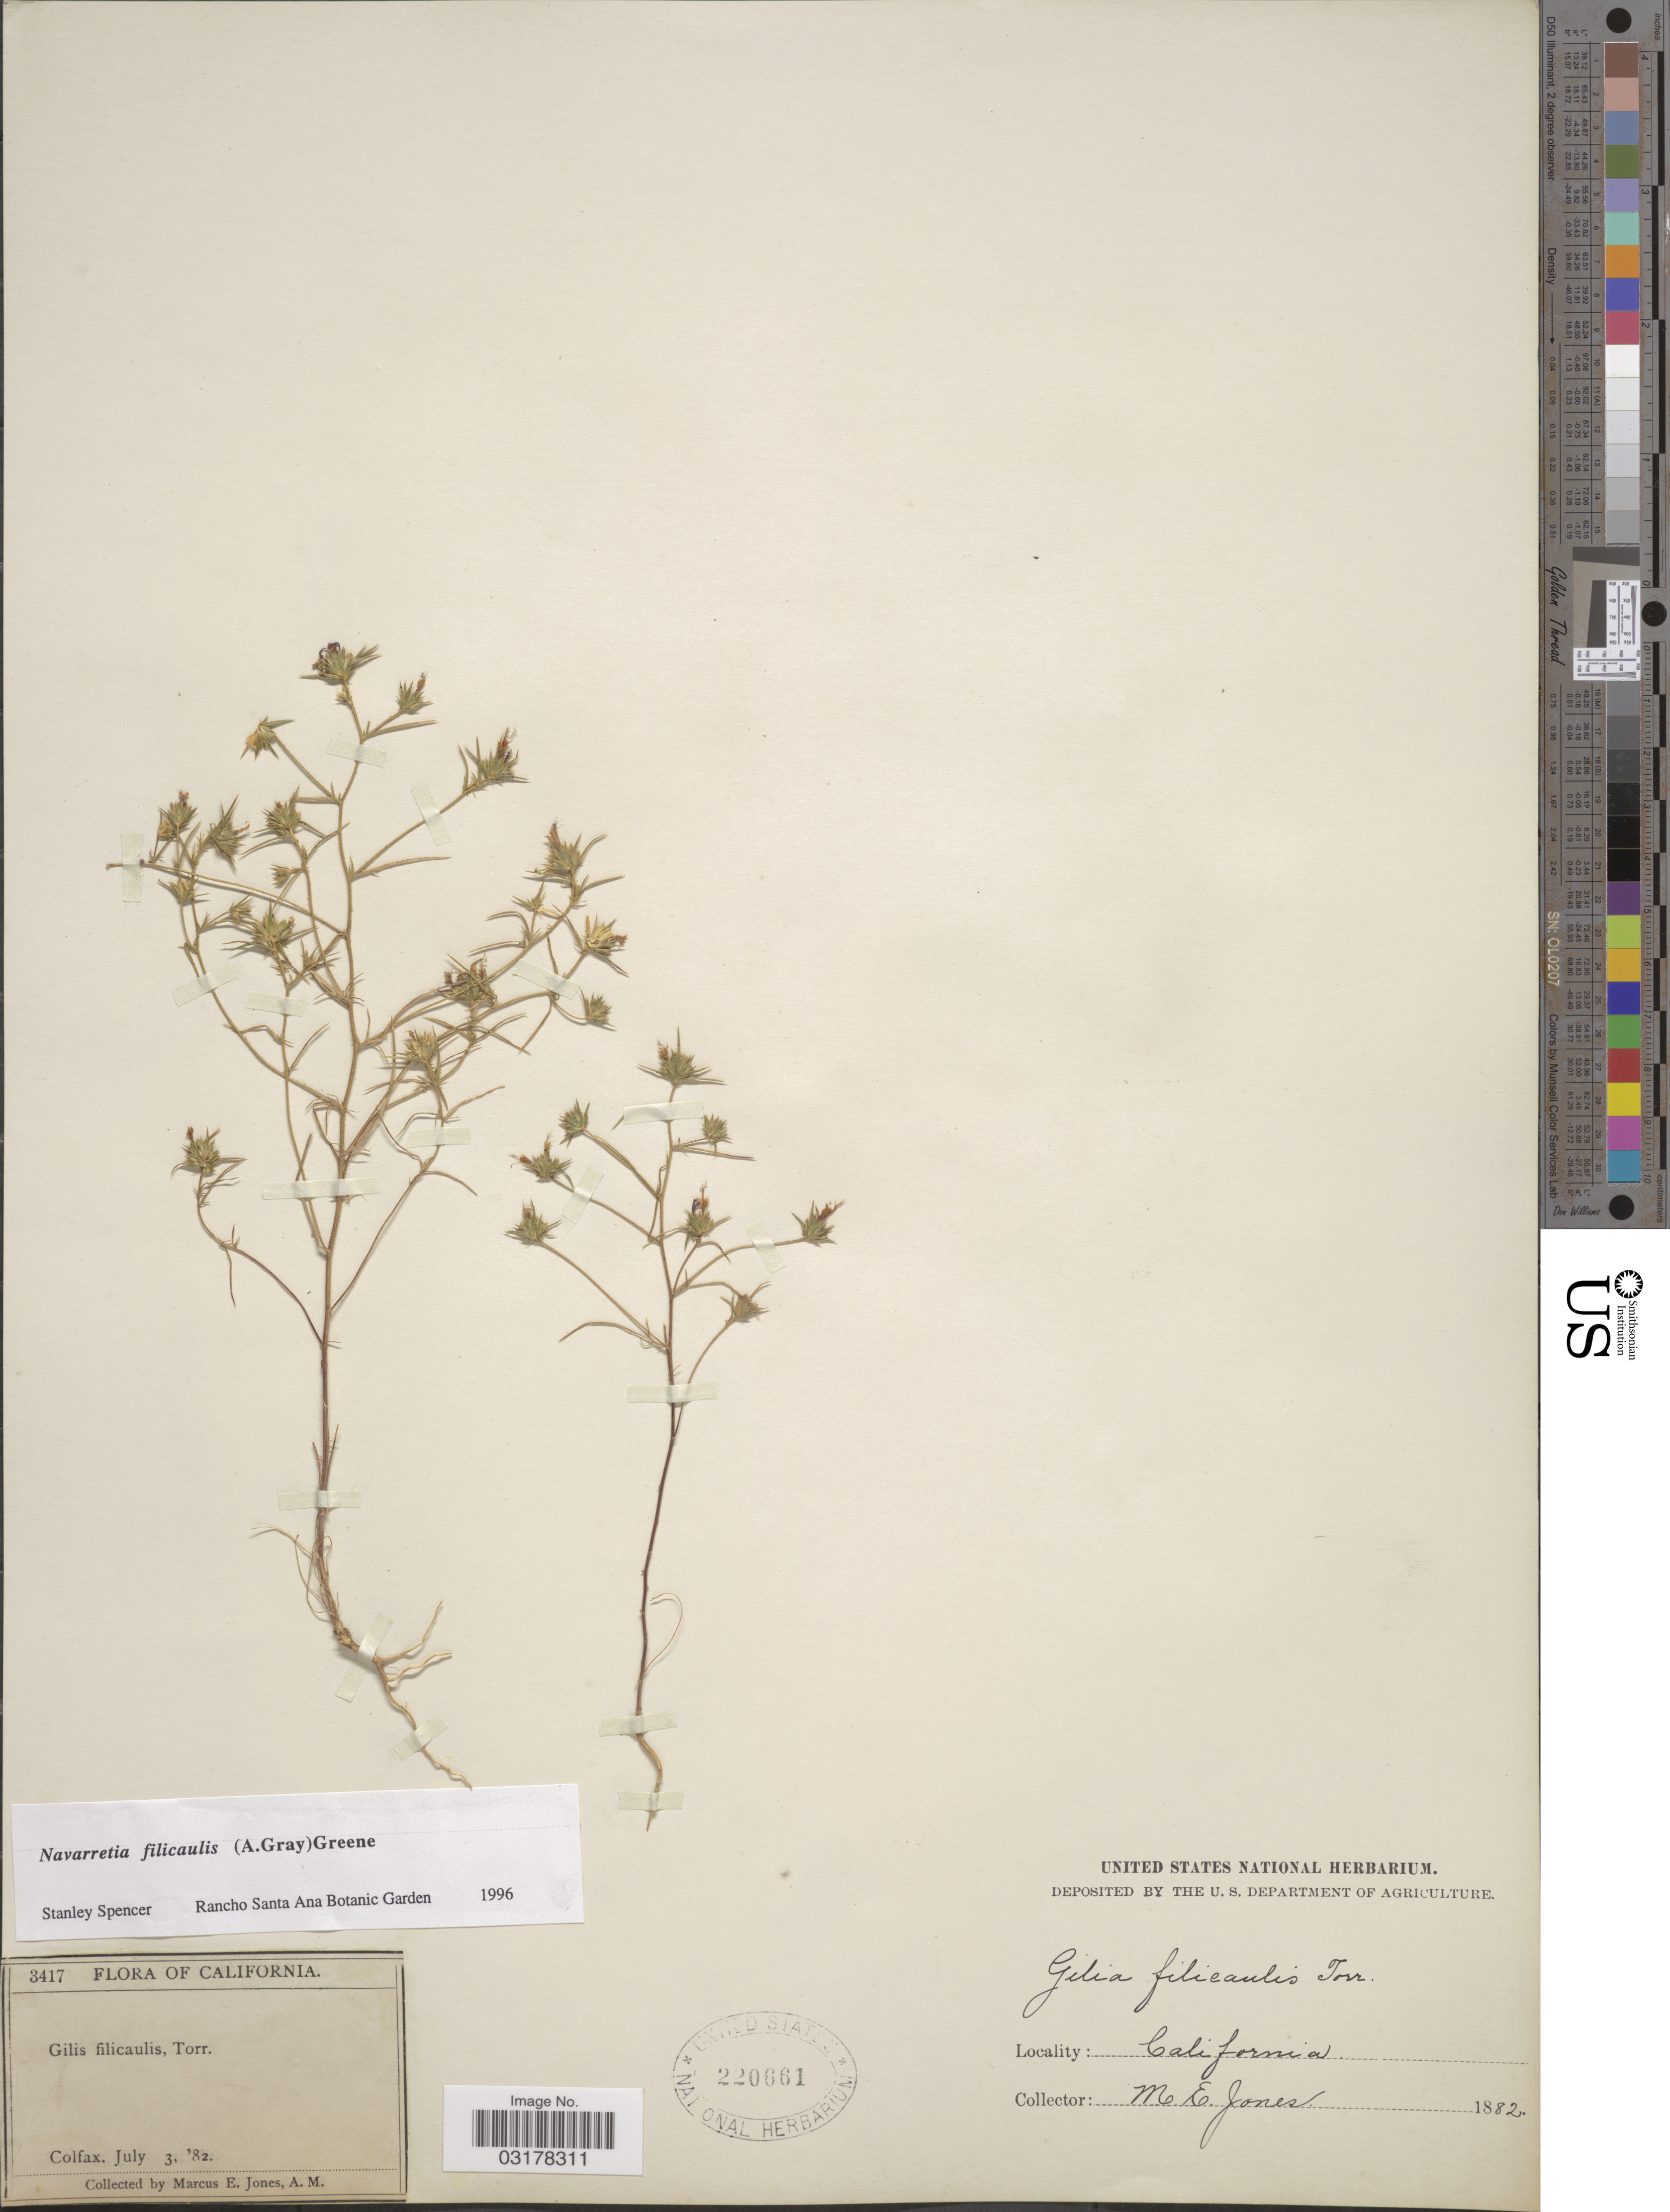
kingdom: Plantae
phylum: Tracheophyta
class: Magnoliopsida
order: Ericales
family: Polemoniaceae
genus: Navarretia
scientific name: Navarretia filicaulis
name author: (Torr. ex A. Gray) S.W. Greene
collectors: M. E. Jones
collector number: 3417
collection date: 1882-07-03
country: United States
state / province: California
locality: Colfax.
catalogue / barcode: US 220661